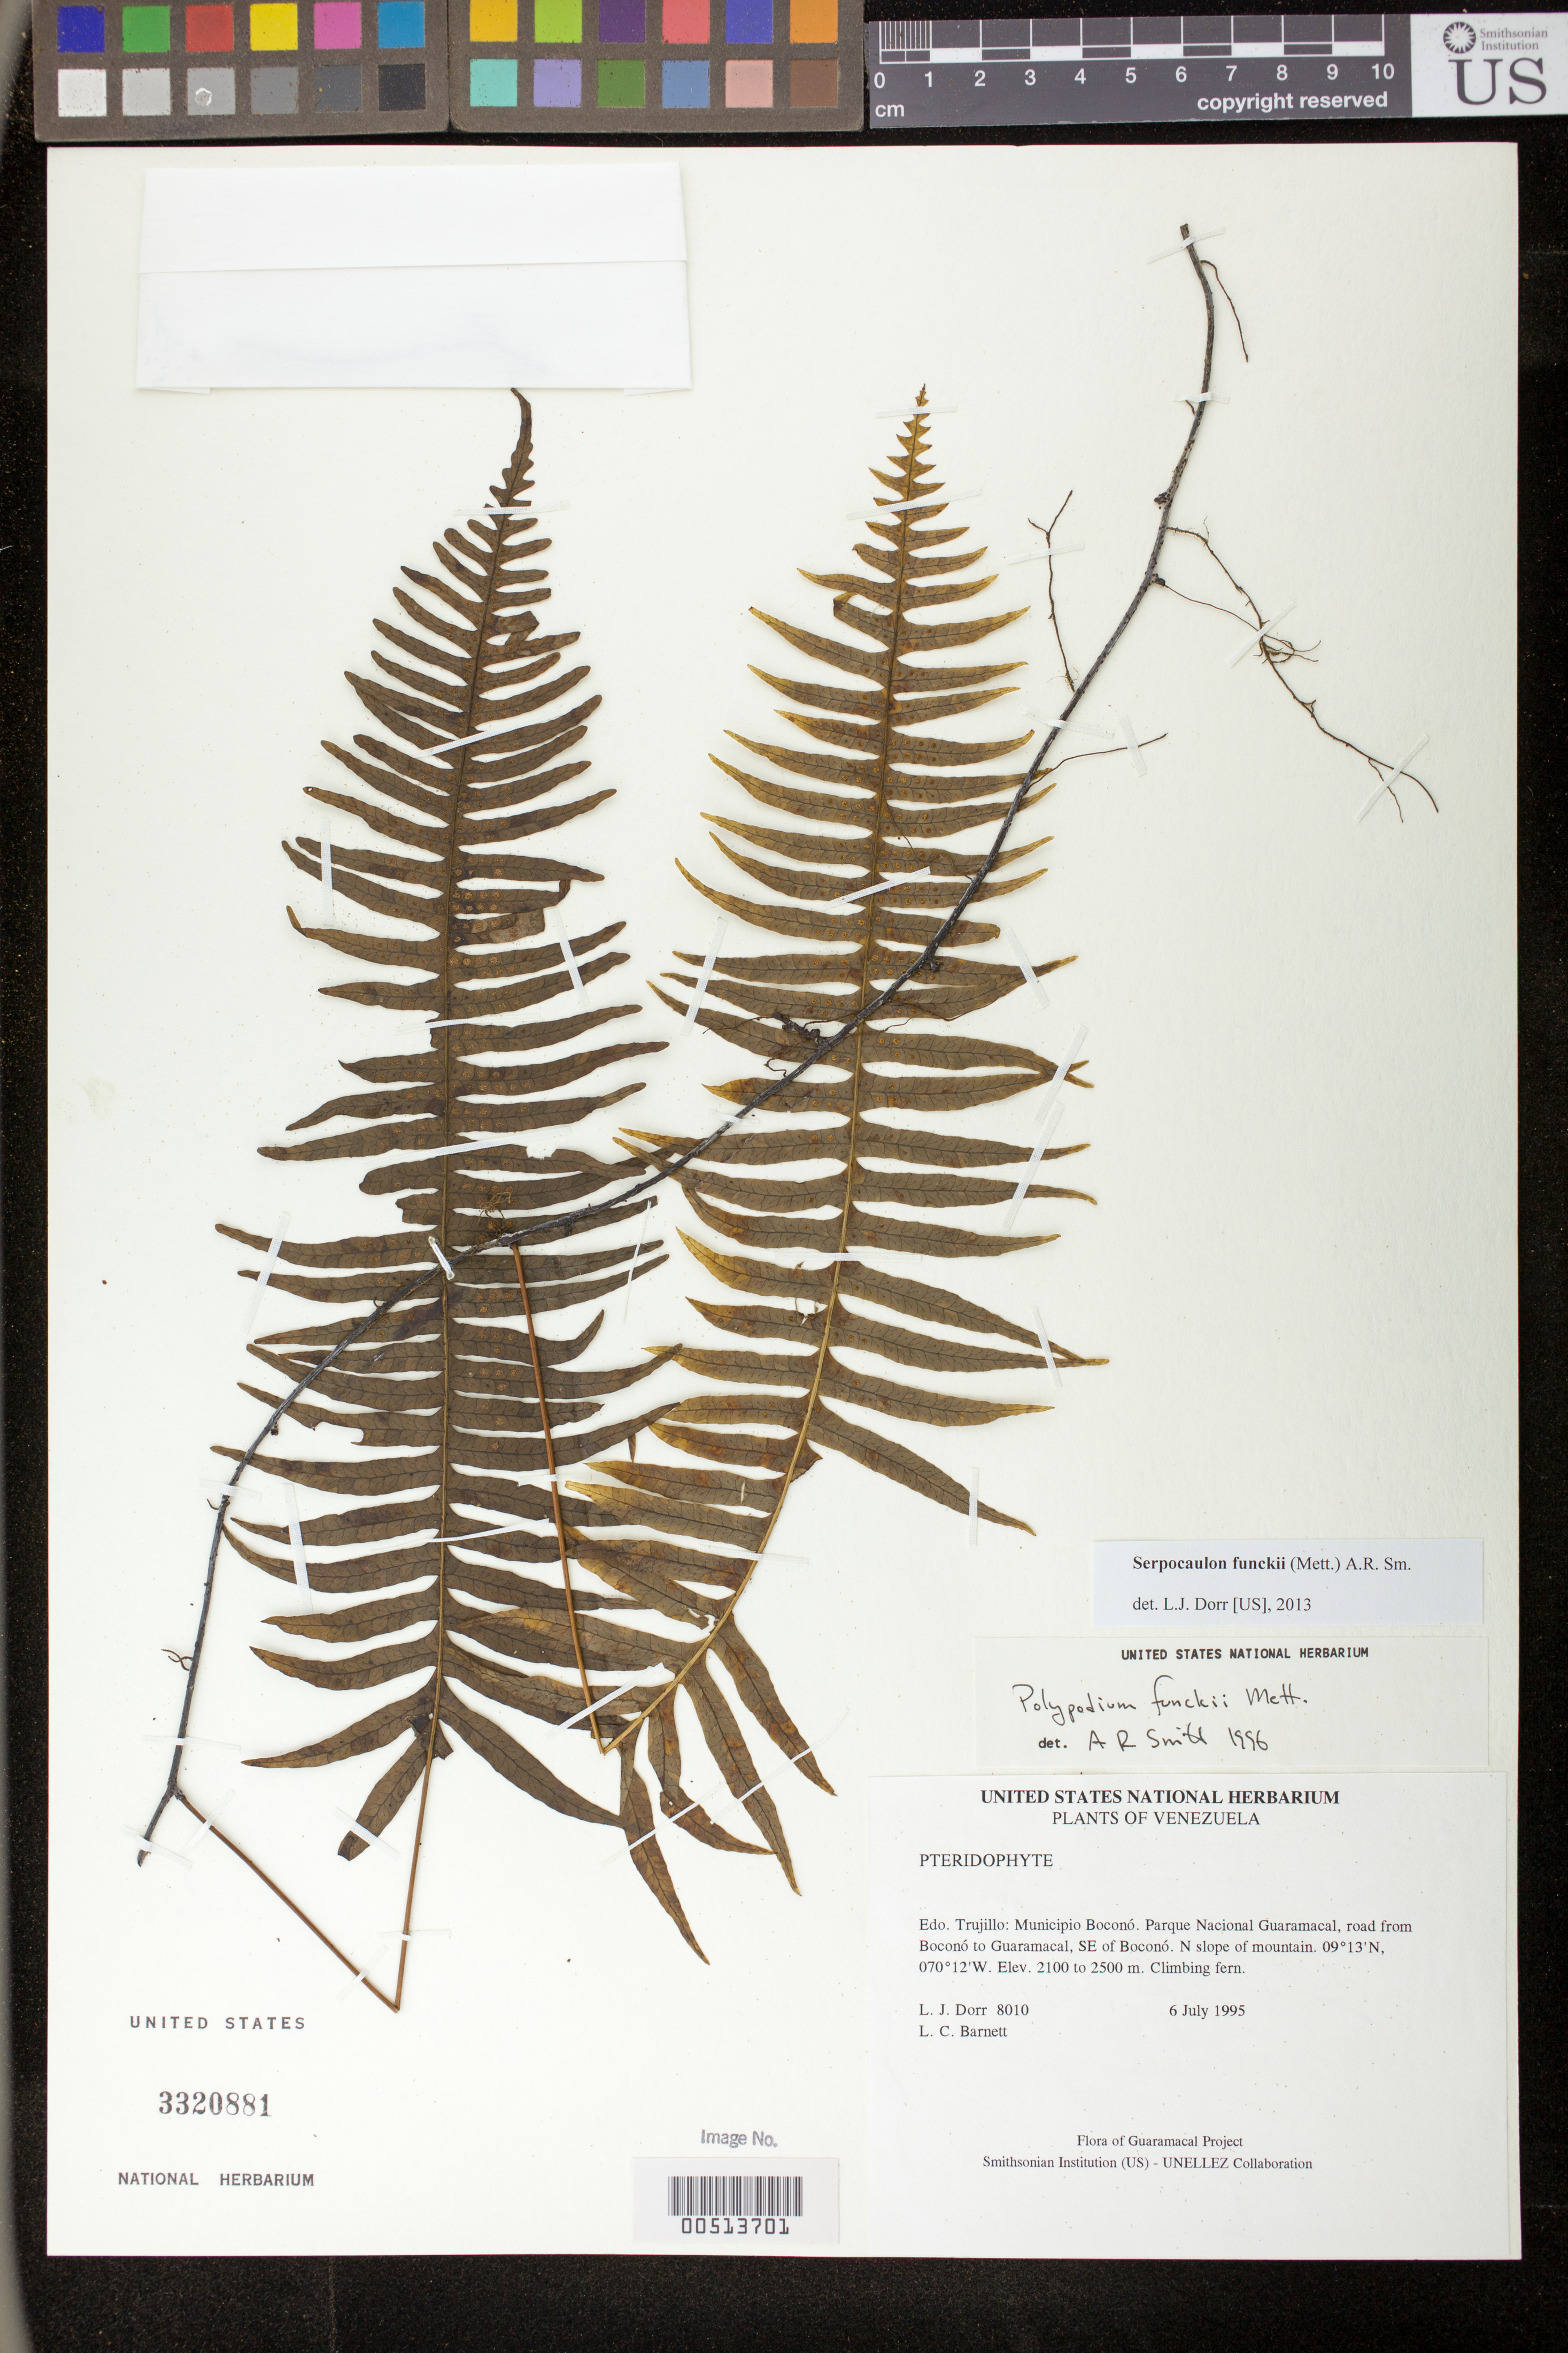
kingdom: Plantae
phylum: Tracheophyta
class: Polypodiopsida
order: Polypodiales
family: Polypodiaceae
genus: Serpocaulon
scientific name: Serpocaulon funckii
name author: (Mett.) A.R. Sm.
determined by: Dorr, L. J., (BOT), Smithsonian Institution - National Museum of Natural History (UNITED STATES)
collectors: L. J. Dorr & L. C. Barnett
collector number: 8010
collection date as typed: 06 Jul 1995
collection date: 1995-07-06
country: Venezuela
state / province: Trujillo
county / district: Boconó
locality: Parque Nacional Guaramacal, road from Boconó to Guaramacal, SE of Boconó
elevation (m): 2100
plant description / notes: PORT, UC, US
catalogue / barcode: US 3320881